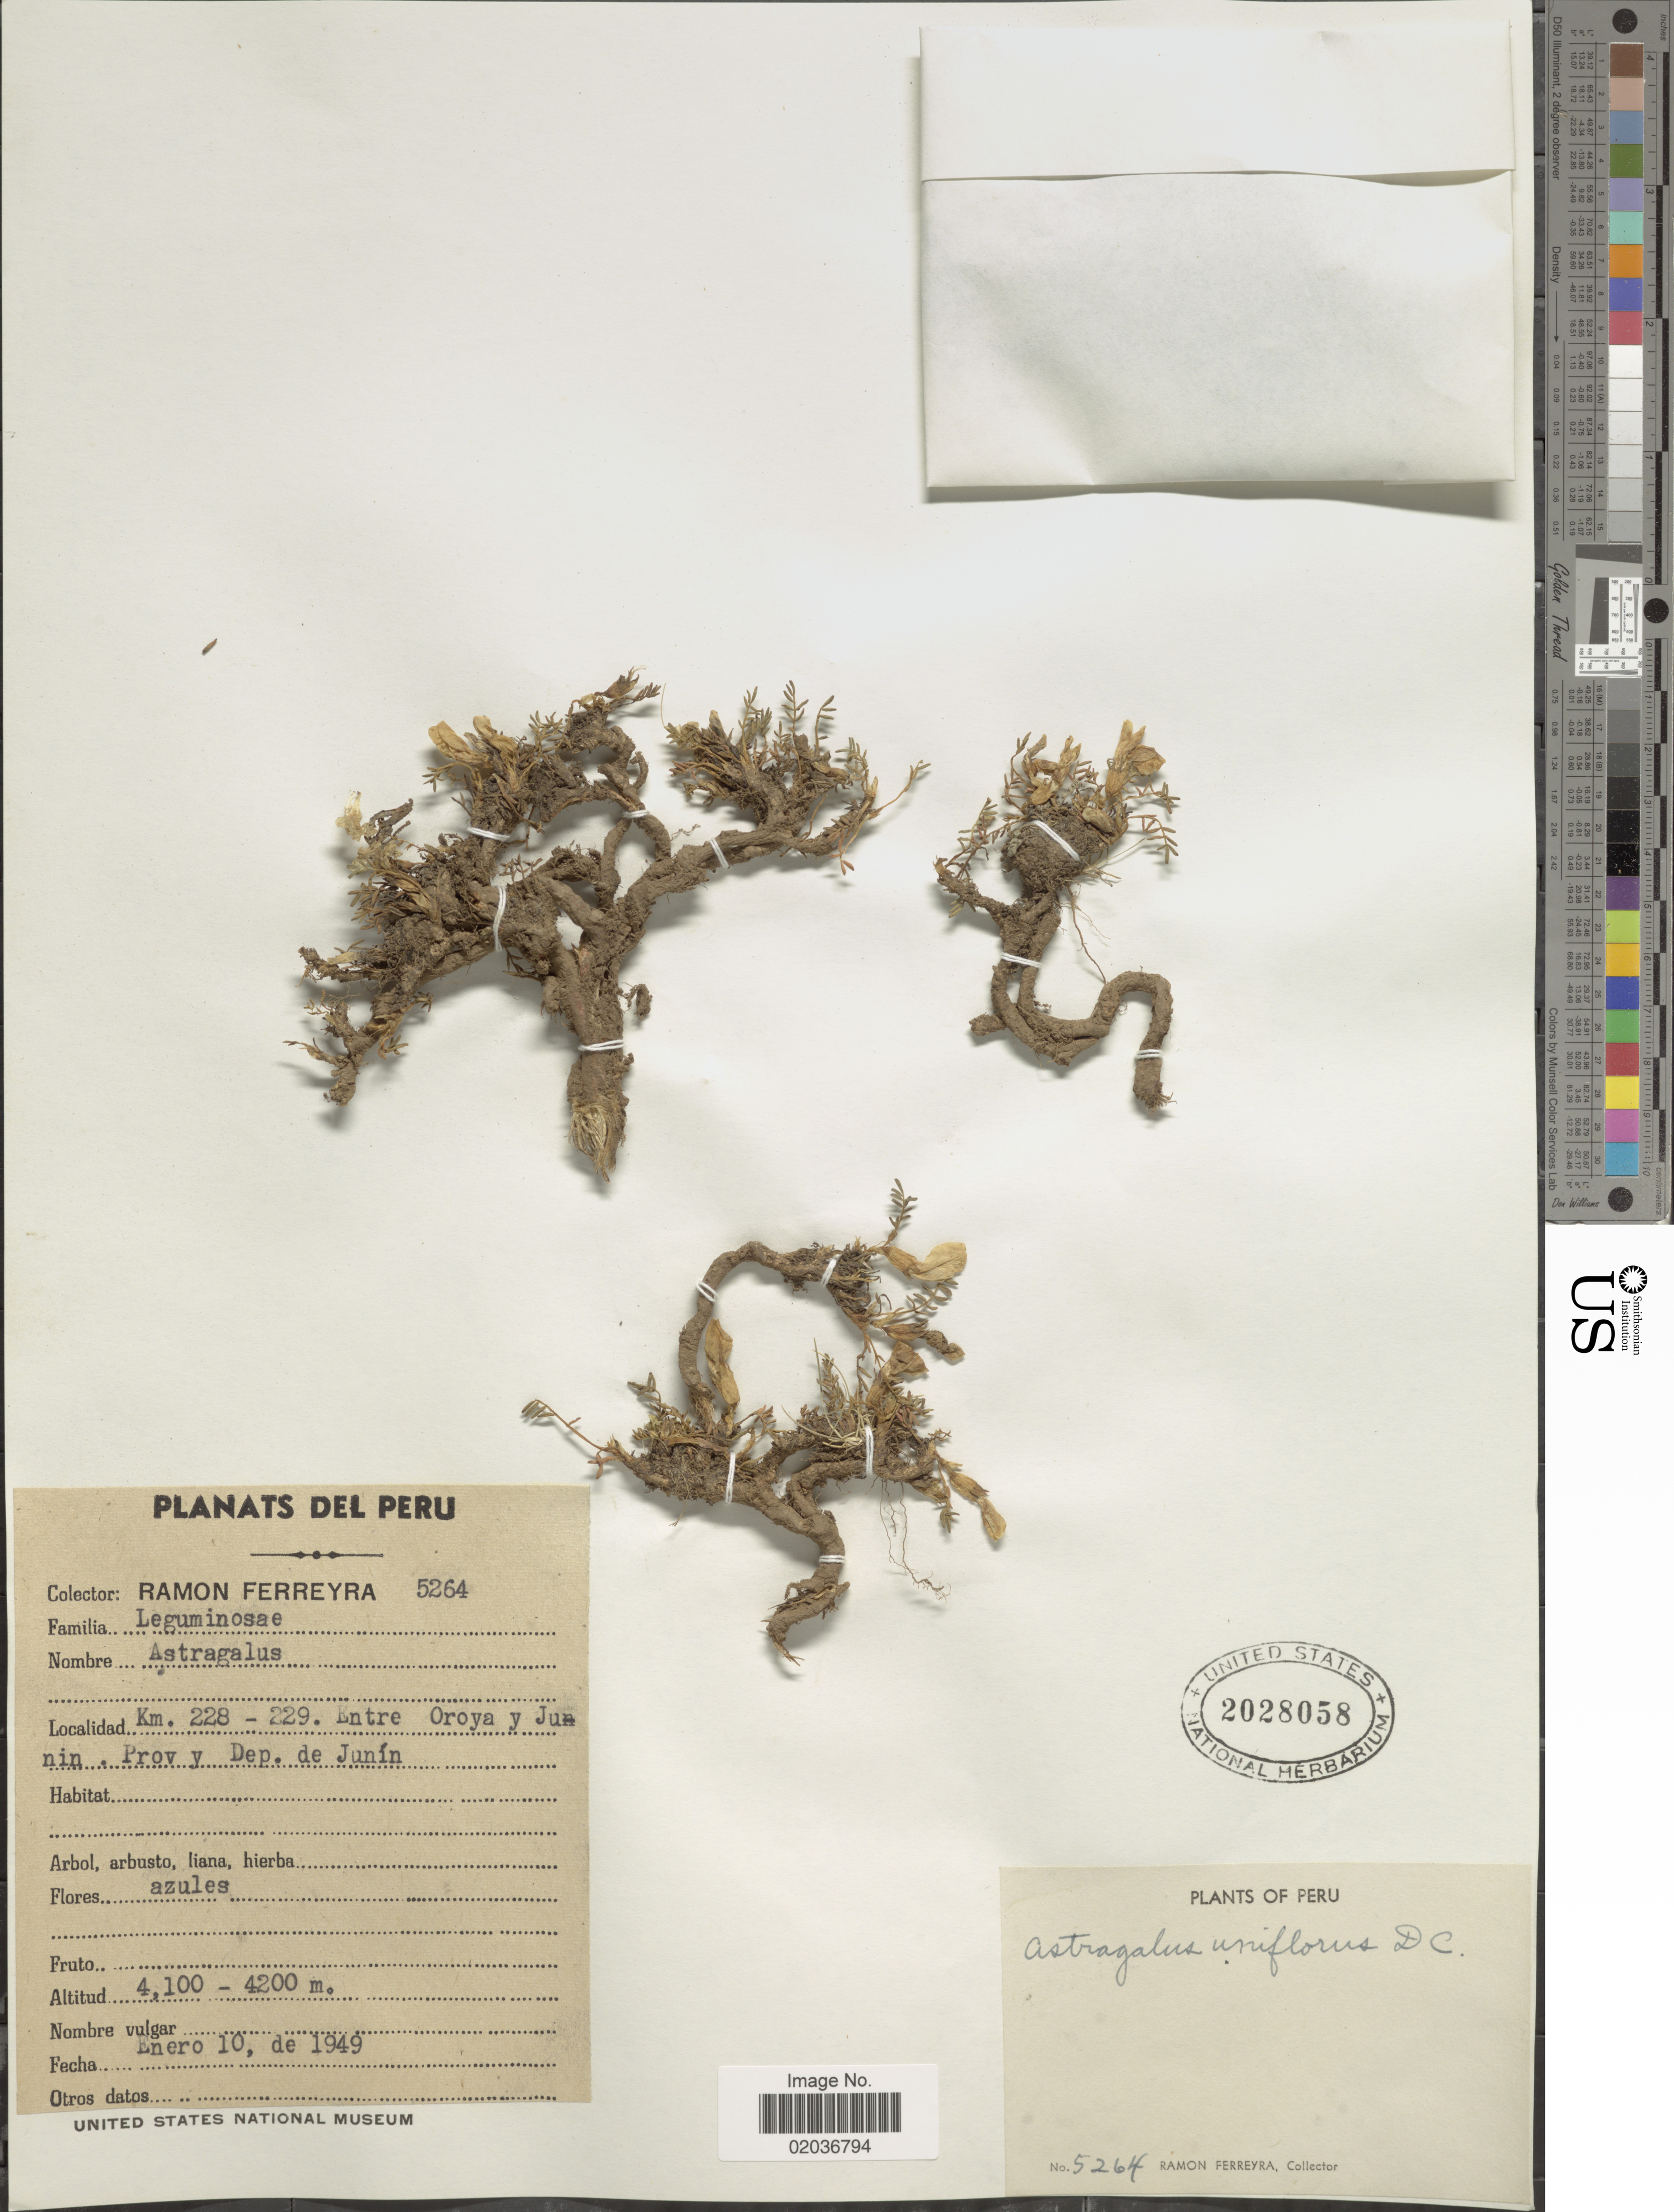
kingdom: Plantae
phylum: Tracheophyta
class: Magnoliopsida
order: Fabales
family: Fabaceae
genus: Astragalus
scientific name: Astragalus uniflorus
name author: DC.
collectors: R. A. Ferreyra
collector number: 5264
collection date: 1949-01-10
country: Peru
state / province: Junín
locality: Km 228-229. Entre Oroya u Junin. Prov. y Dep. de Junín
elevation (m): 4100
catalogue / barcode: US 2028058